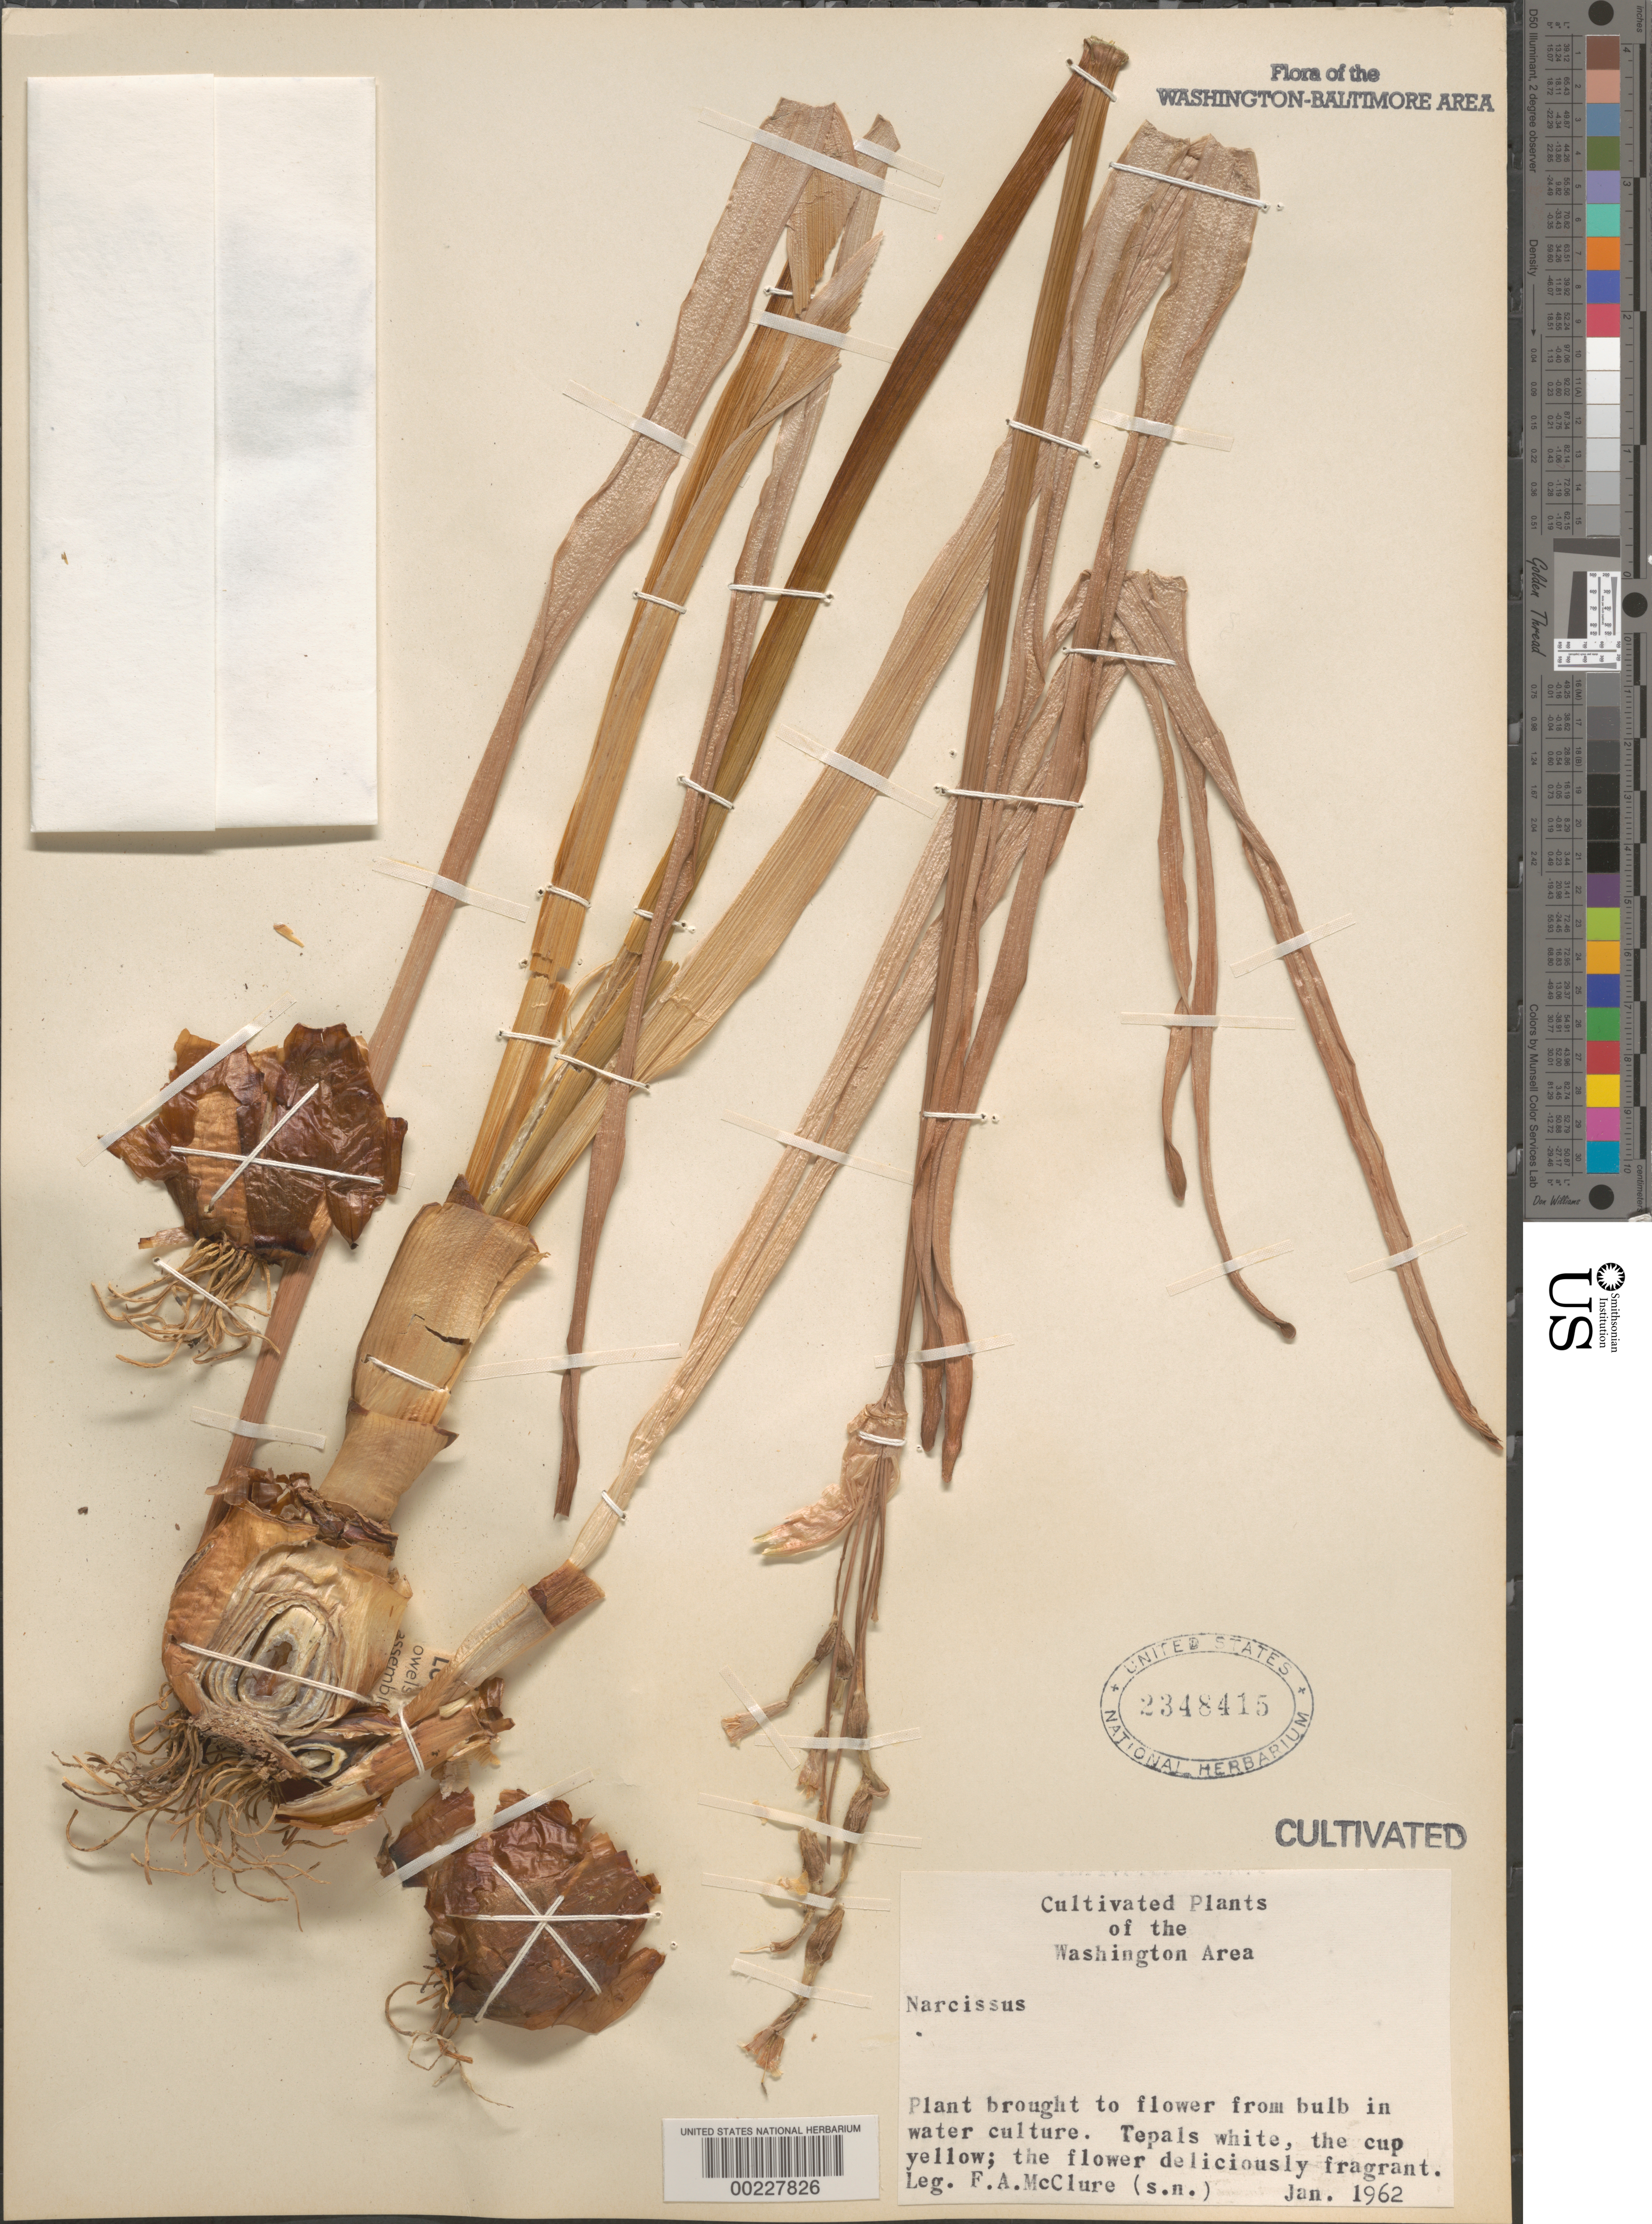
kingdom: Plantae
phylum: Tracheophyta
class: Liliopsida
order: Asparagales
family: Amaryllidaceae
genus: Narcissus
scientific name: Narcissus sp.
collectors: F. A. McClure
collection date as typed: Jan 1962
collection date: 1962-01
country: United States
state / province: District of Columbia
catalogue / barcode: US 2348415